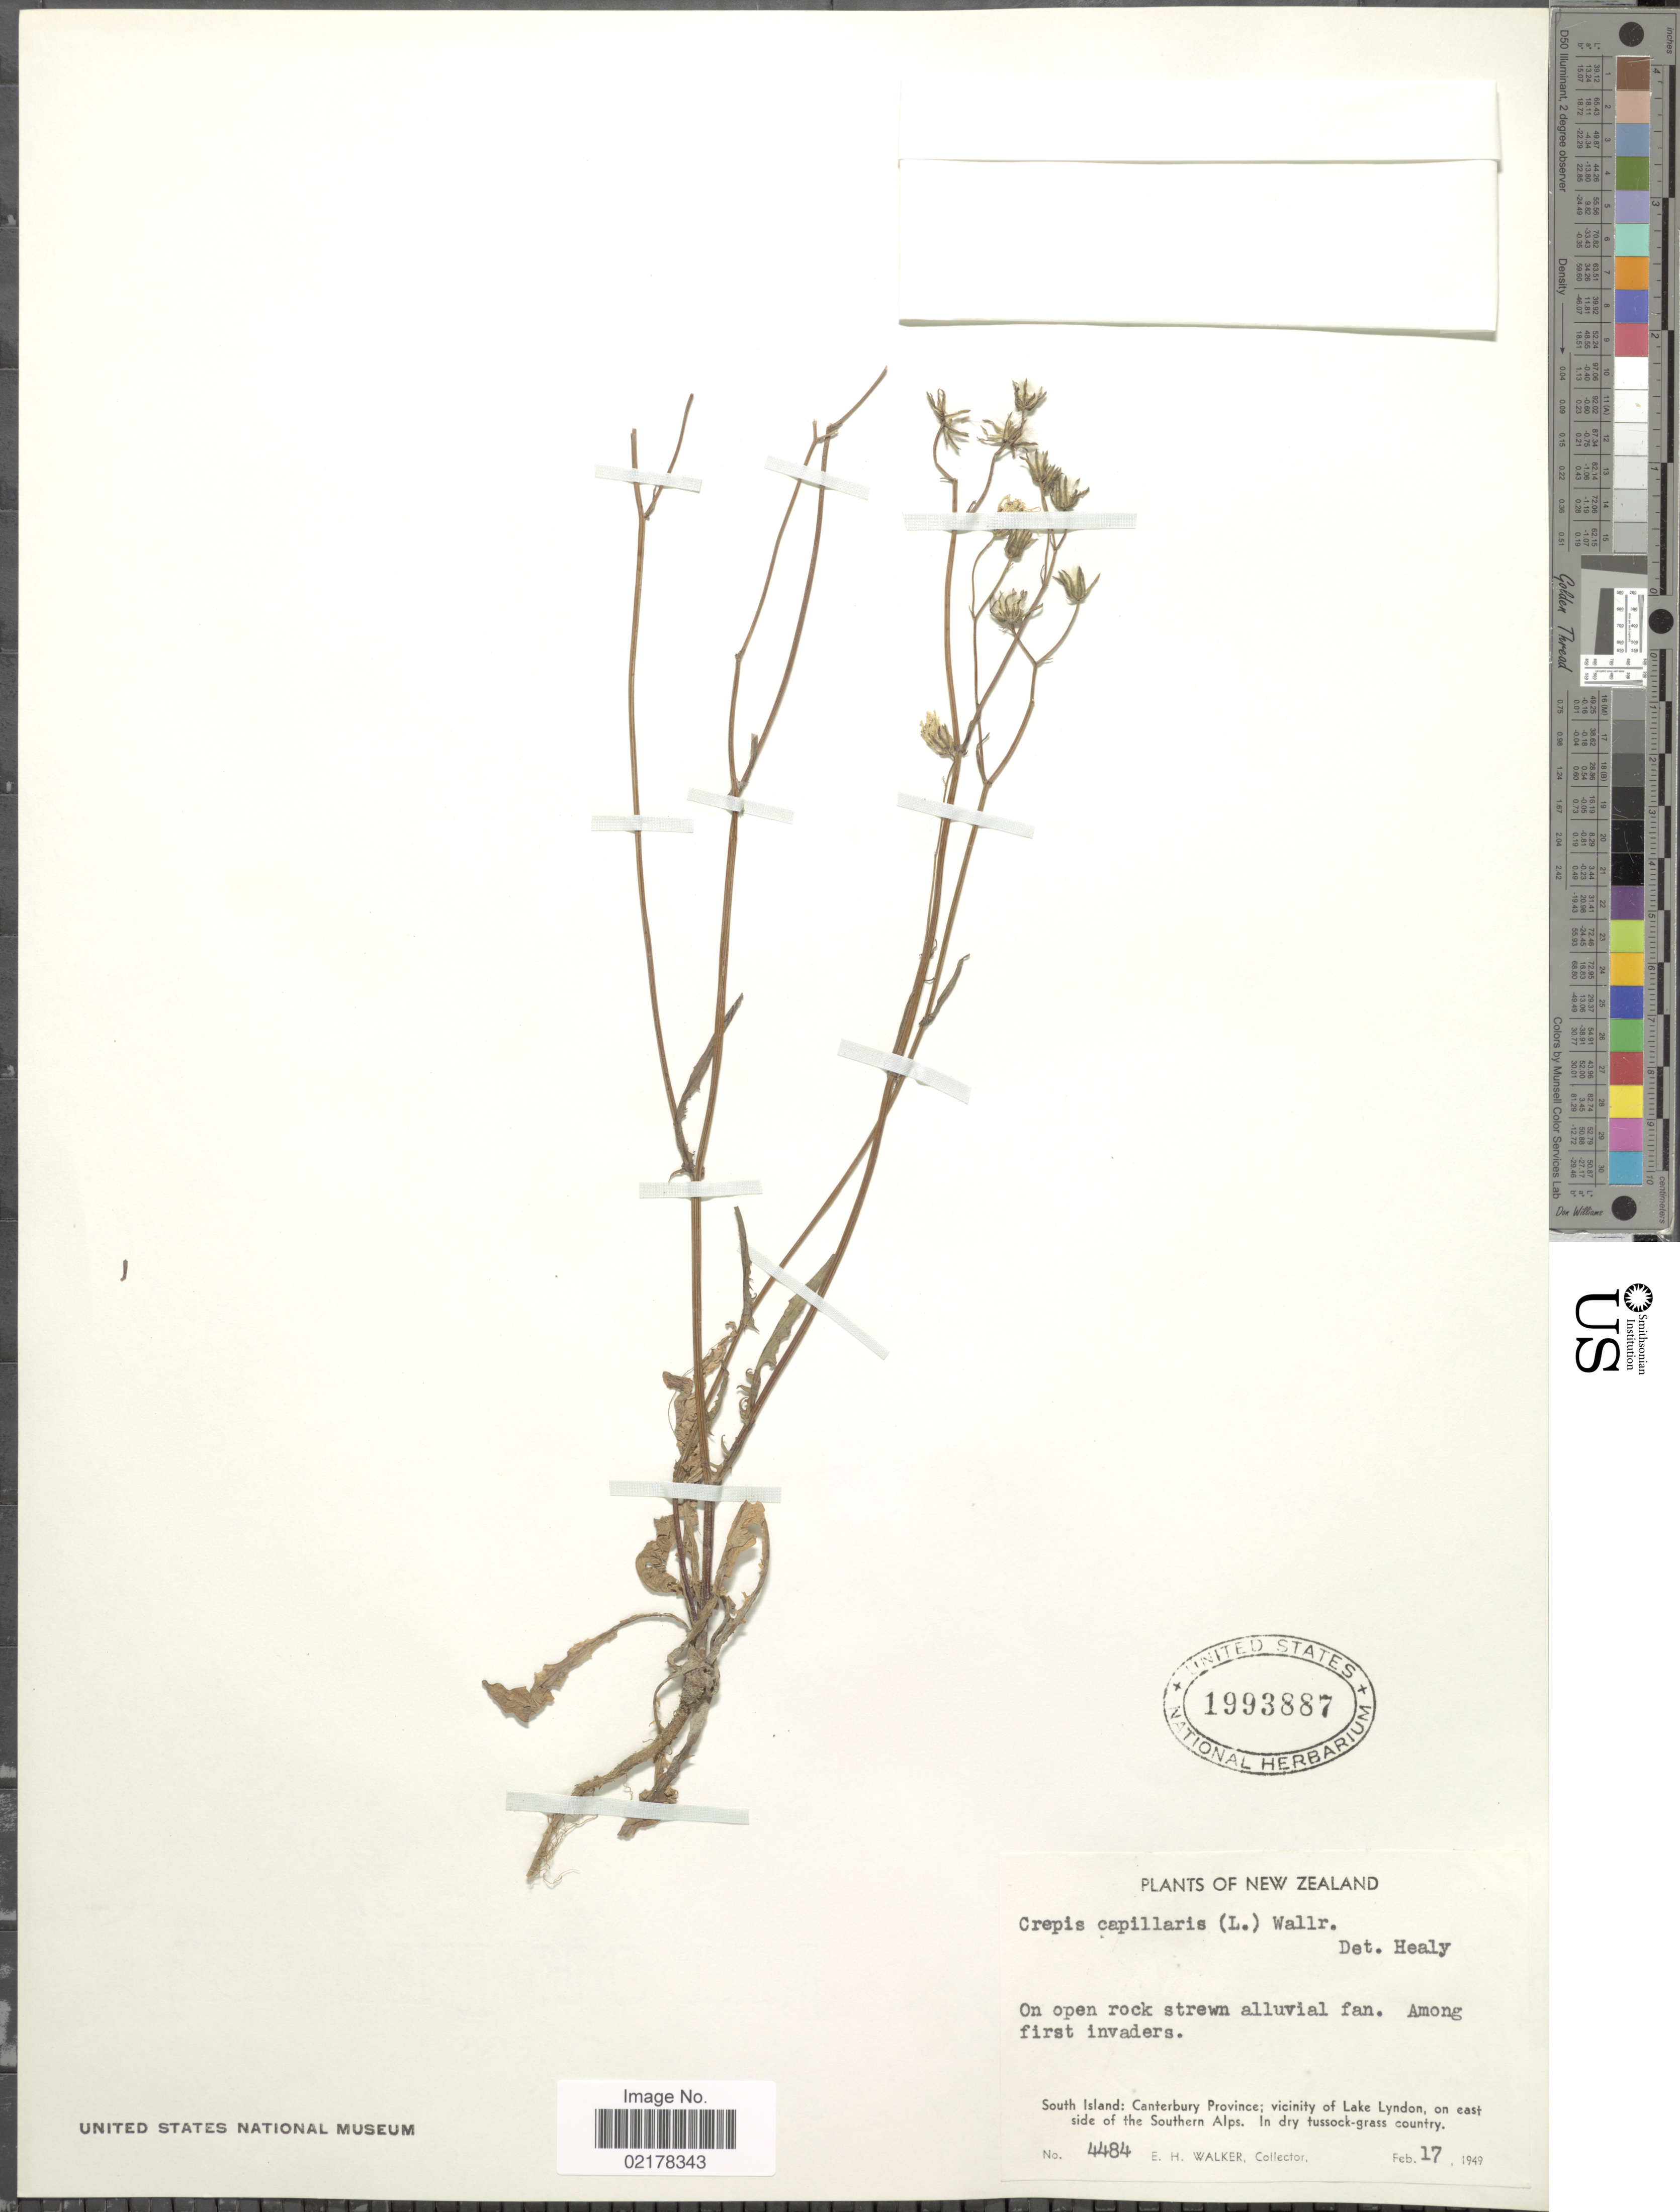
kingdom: Plantae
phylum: Tracheophyta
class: Magnoliopsida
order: Asterales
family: Asteraceae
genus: Crepis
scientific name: Crepis capillaris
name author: (L.) Wallr.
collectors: E. H. Walker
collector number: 4484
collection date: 1949-02-17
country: New Zealand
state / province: Canterbury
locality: South Island: Canterbury Province; vicinity of Lake Lyndon, on east side of the Southern Alps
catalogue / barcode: US 1993887